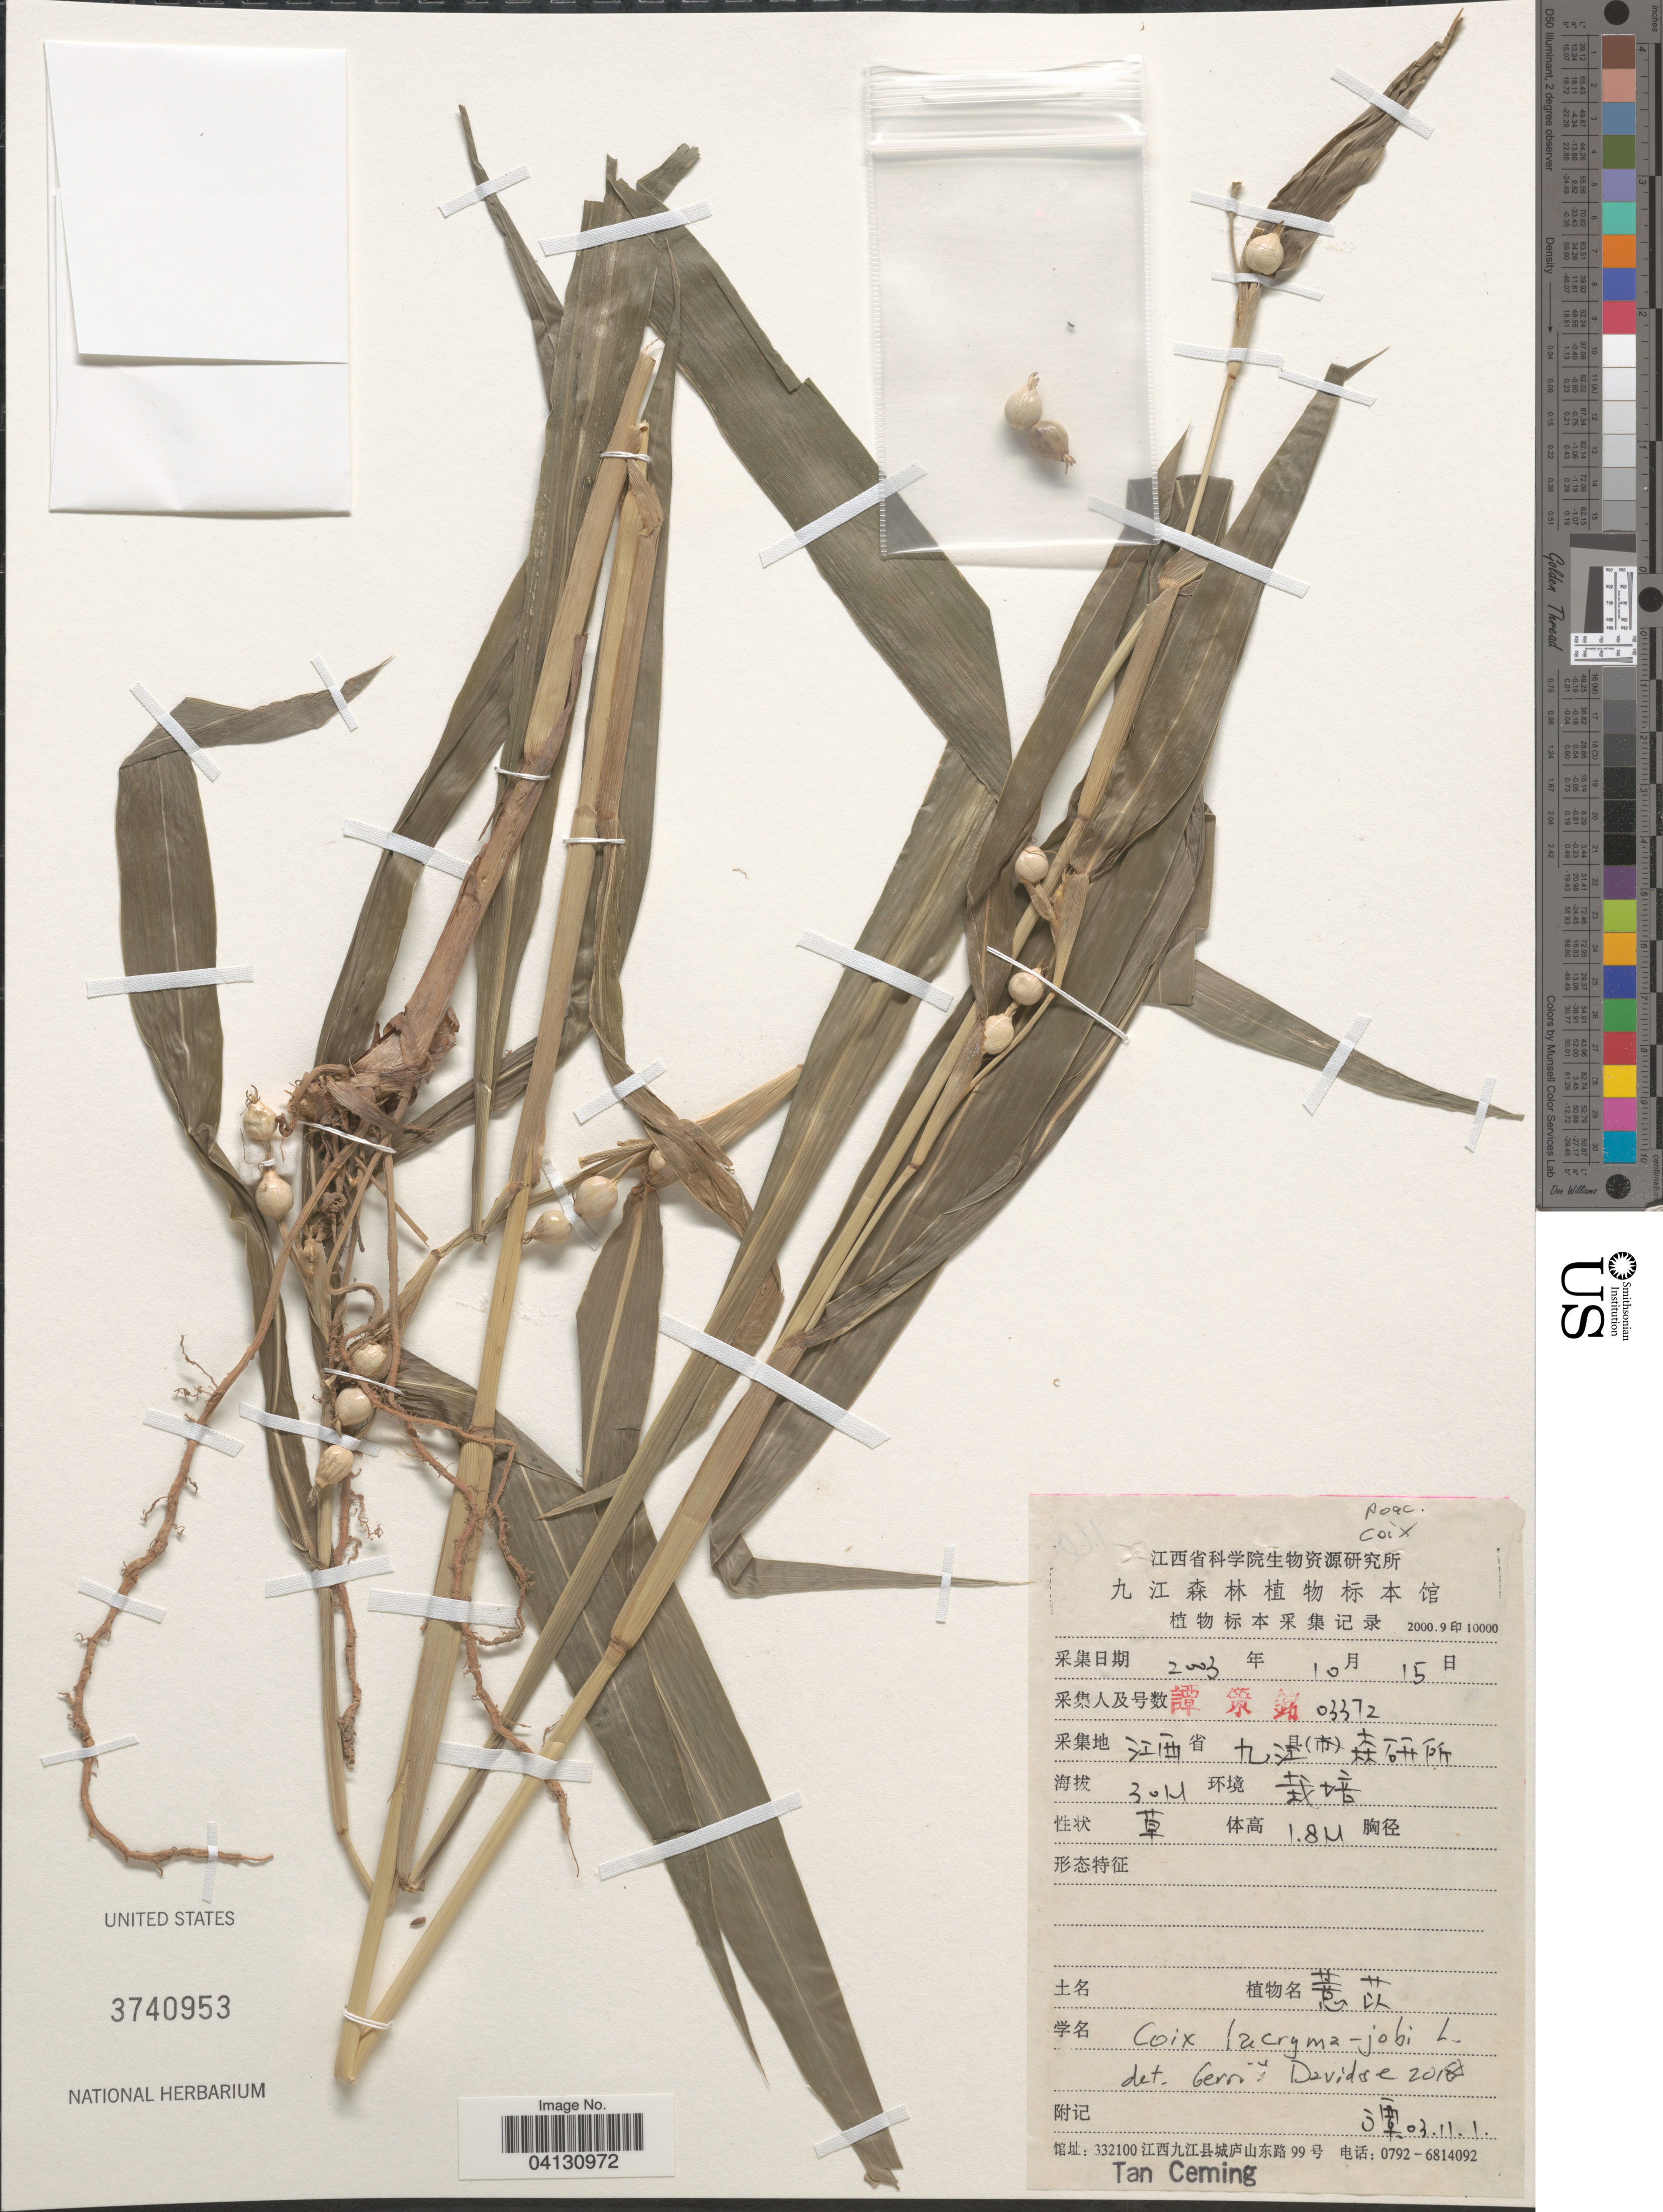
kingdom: Plantae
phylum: Tracheophyta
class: Liliopsida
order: Poales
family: Poaceae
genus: Coix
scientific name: Coix lacryma-jobi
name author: L.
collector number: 03372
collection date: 2003-10-15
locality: X. Tan Ceming.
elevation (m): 30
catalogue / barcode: US 3740953